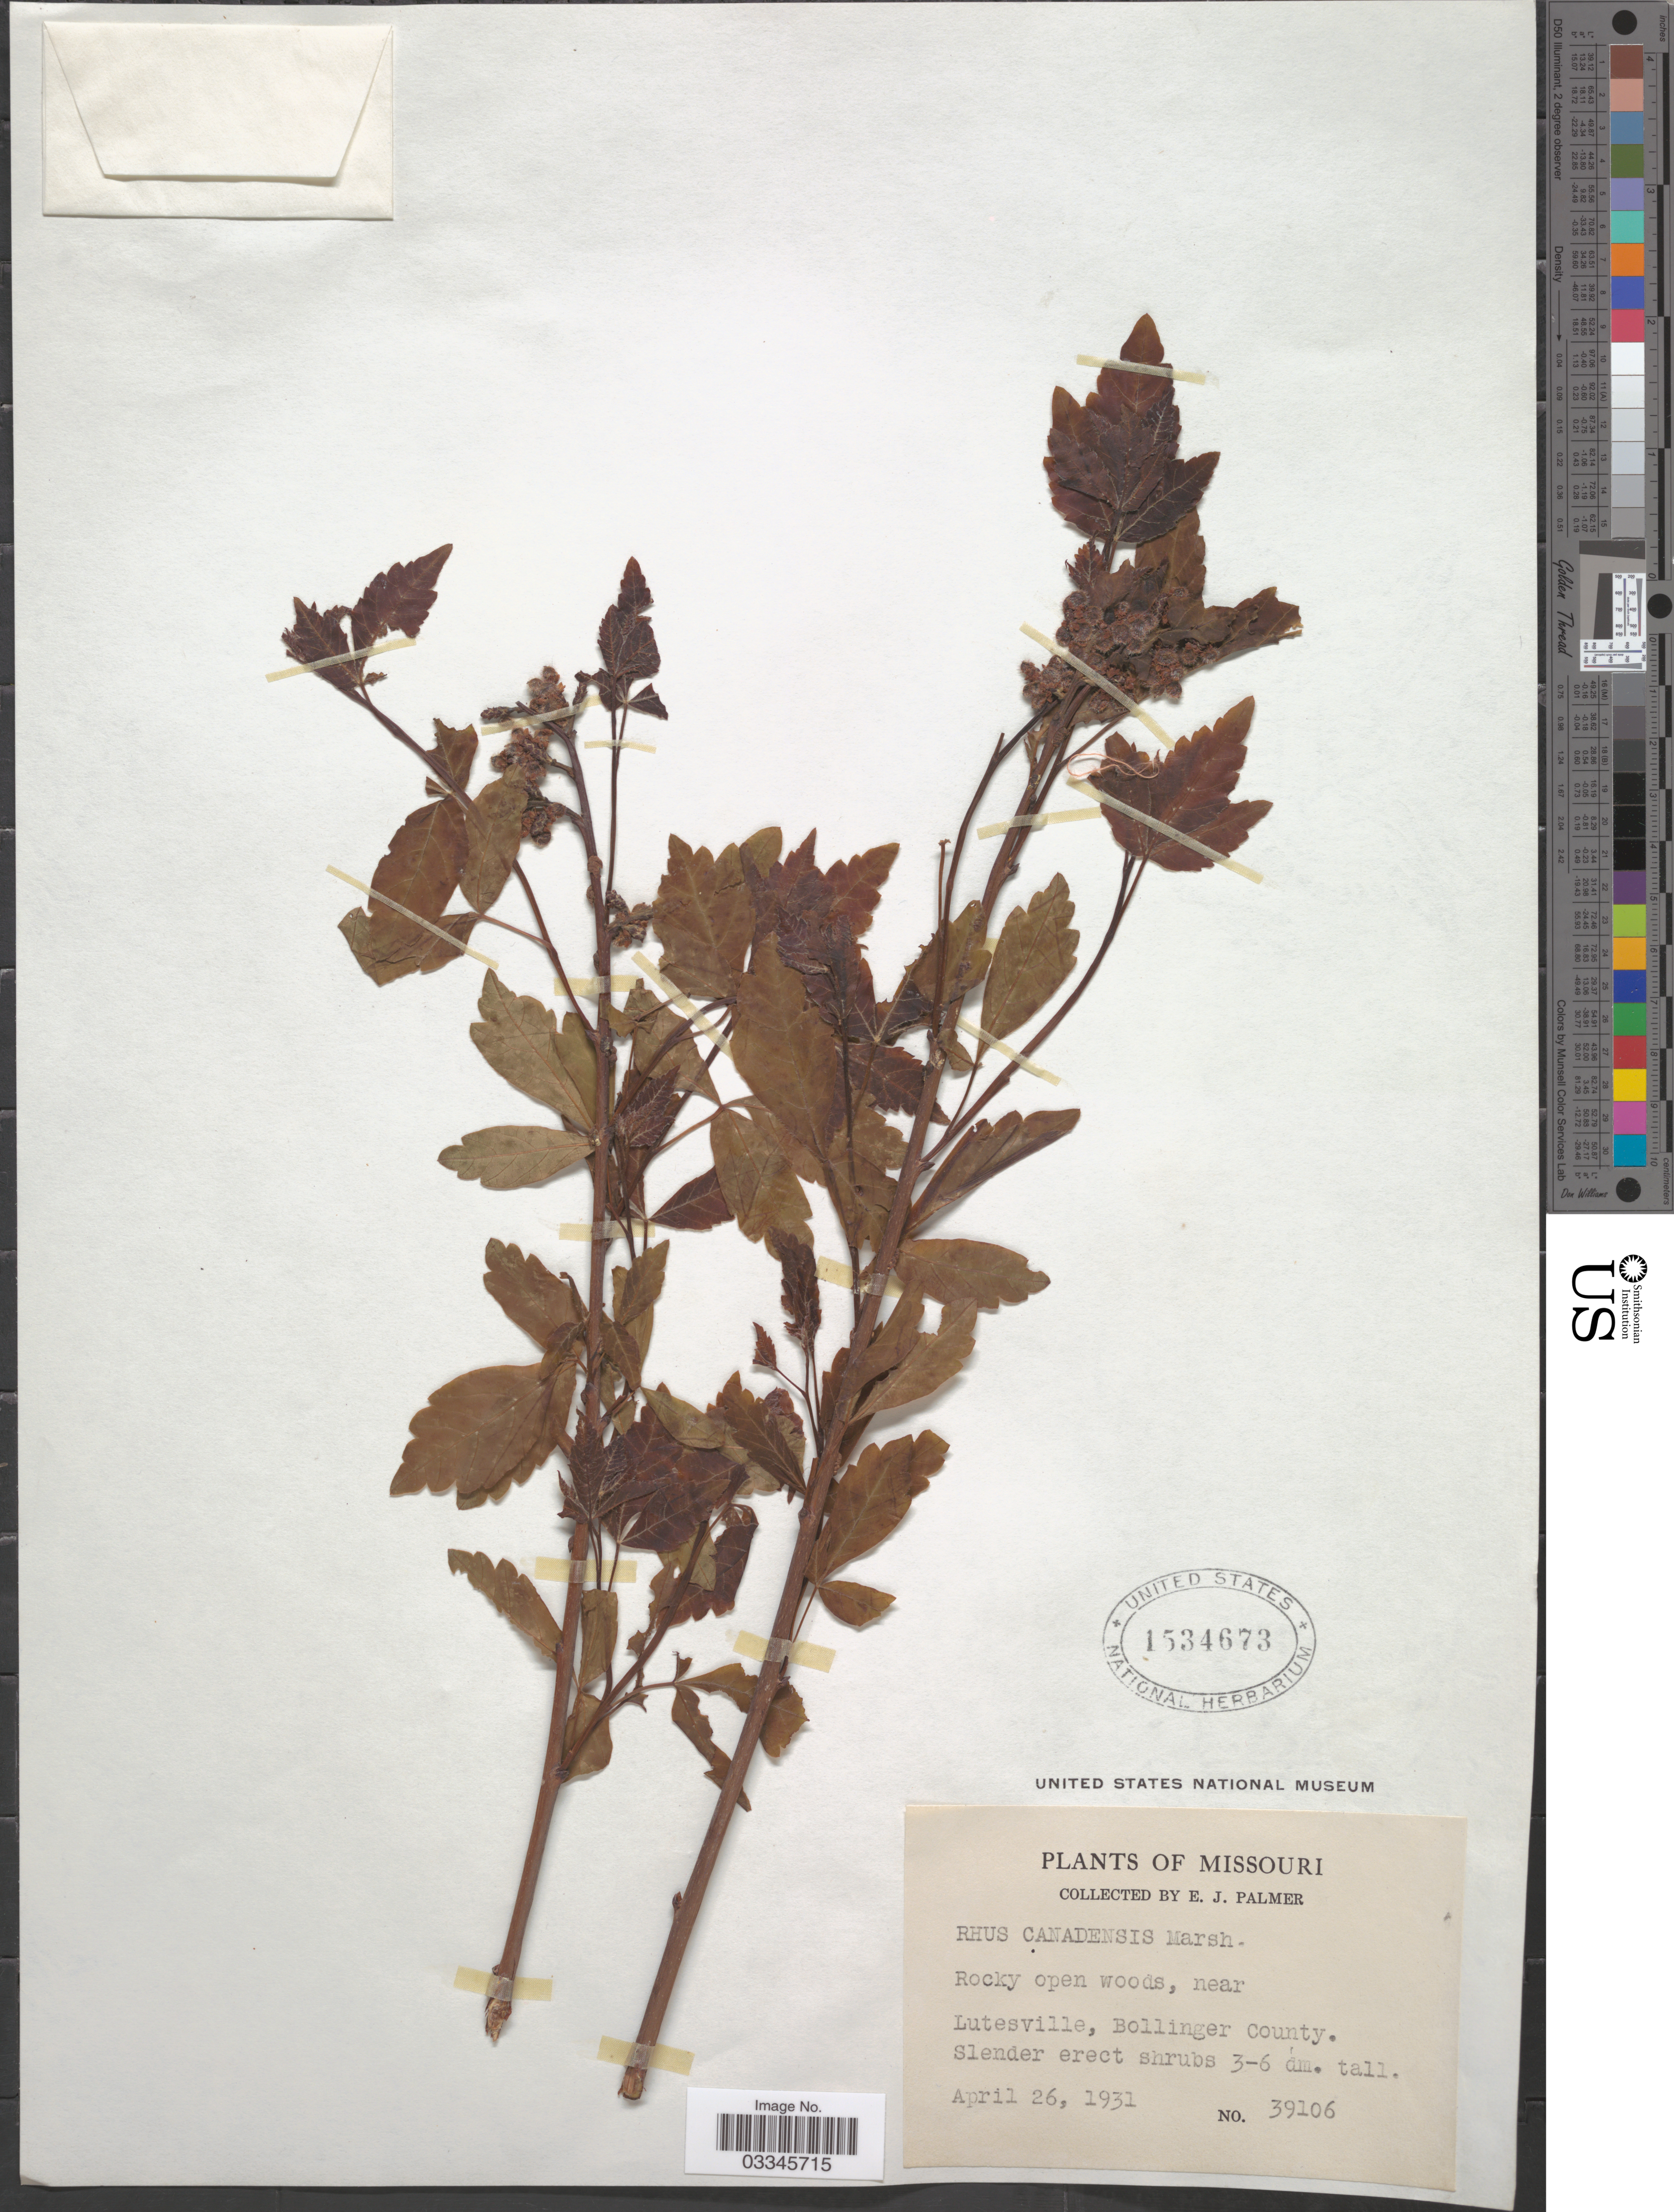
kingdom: Plantae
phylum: Tracheophyta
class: Magnoliopsida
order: Sapindales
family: Anacardiaceae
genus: Rhus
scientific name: Rhus canadensis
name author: Marshall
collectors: E. J. Palmer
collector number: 39106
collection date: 1931-04-26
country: United States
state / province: Missouri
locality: Lutesville, Bollinger County.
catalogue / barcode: US 1534673